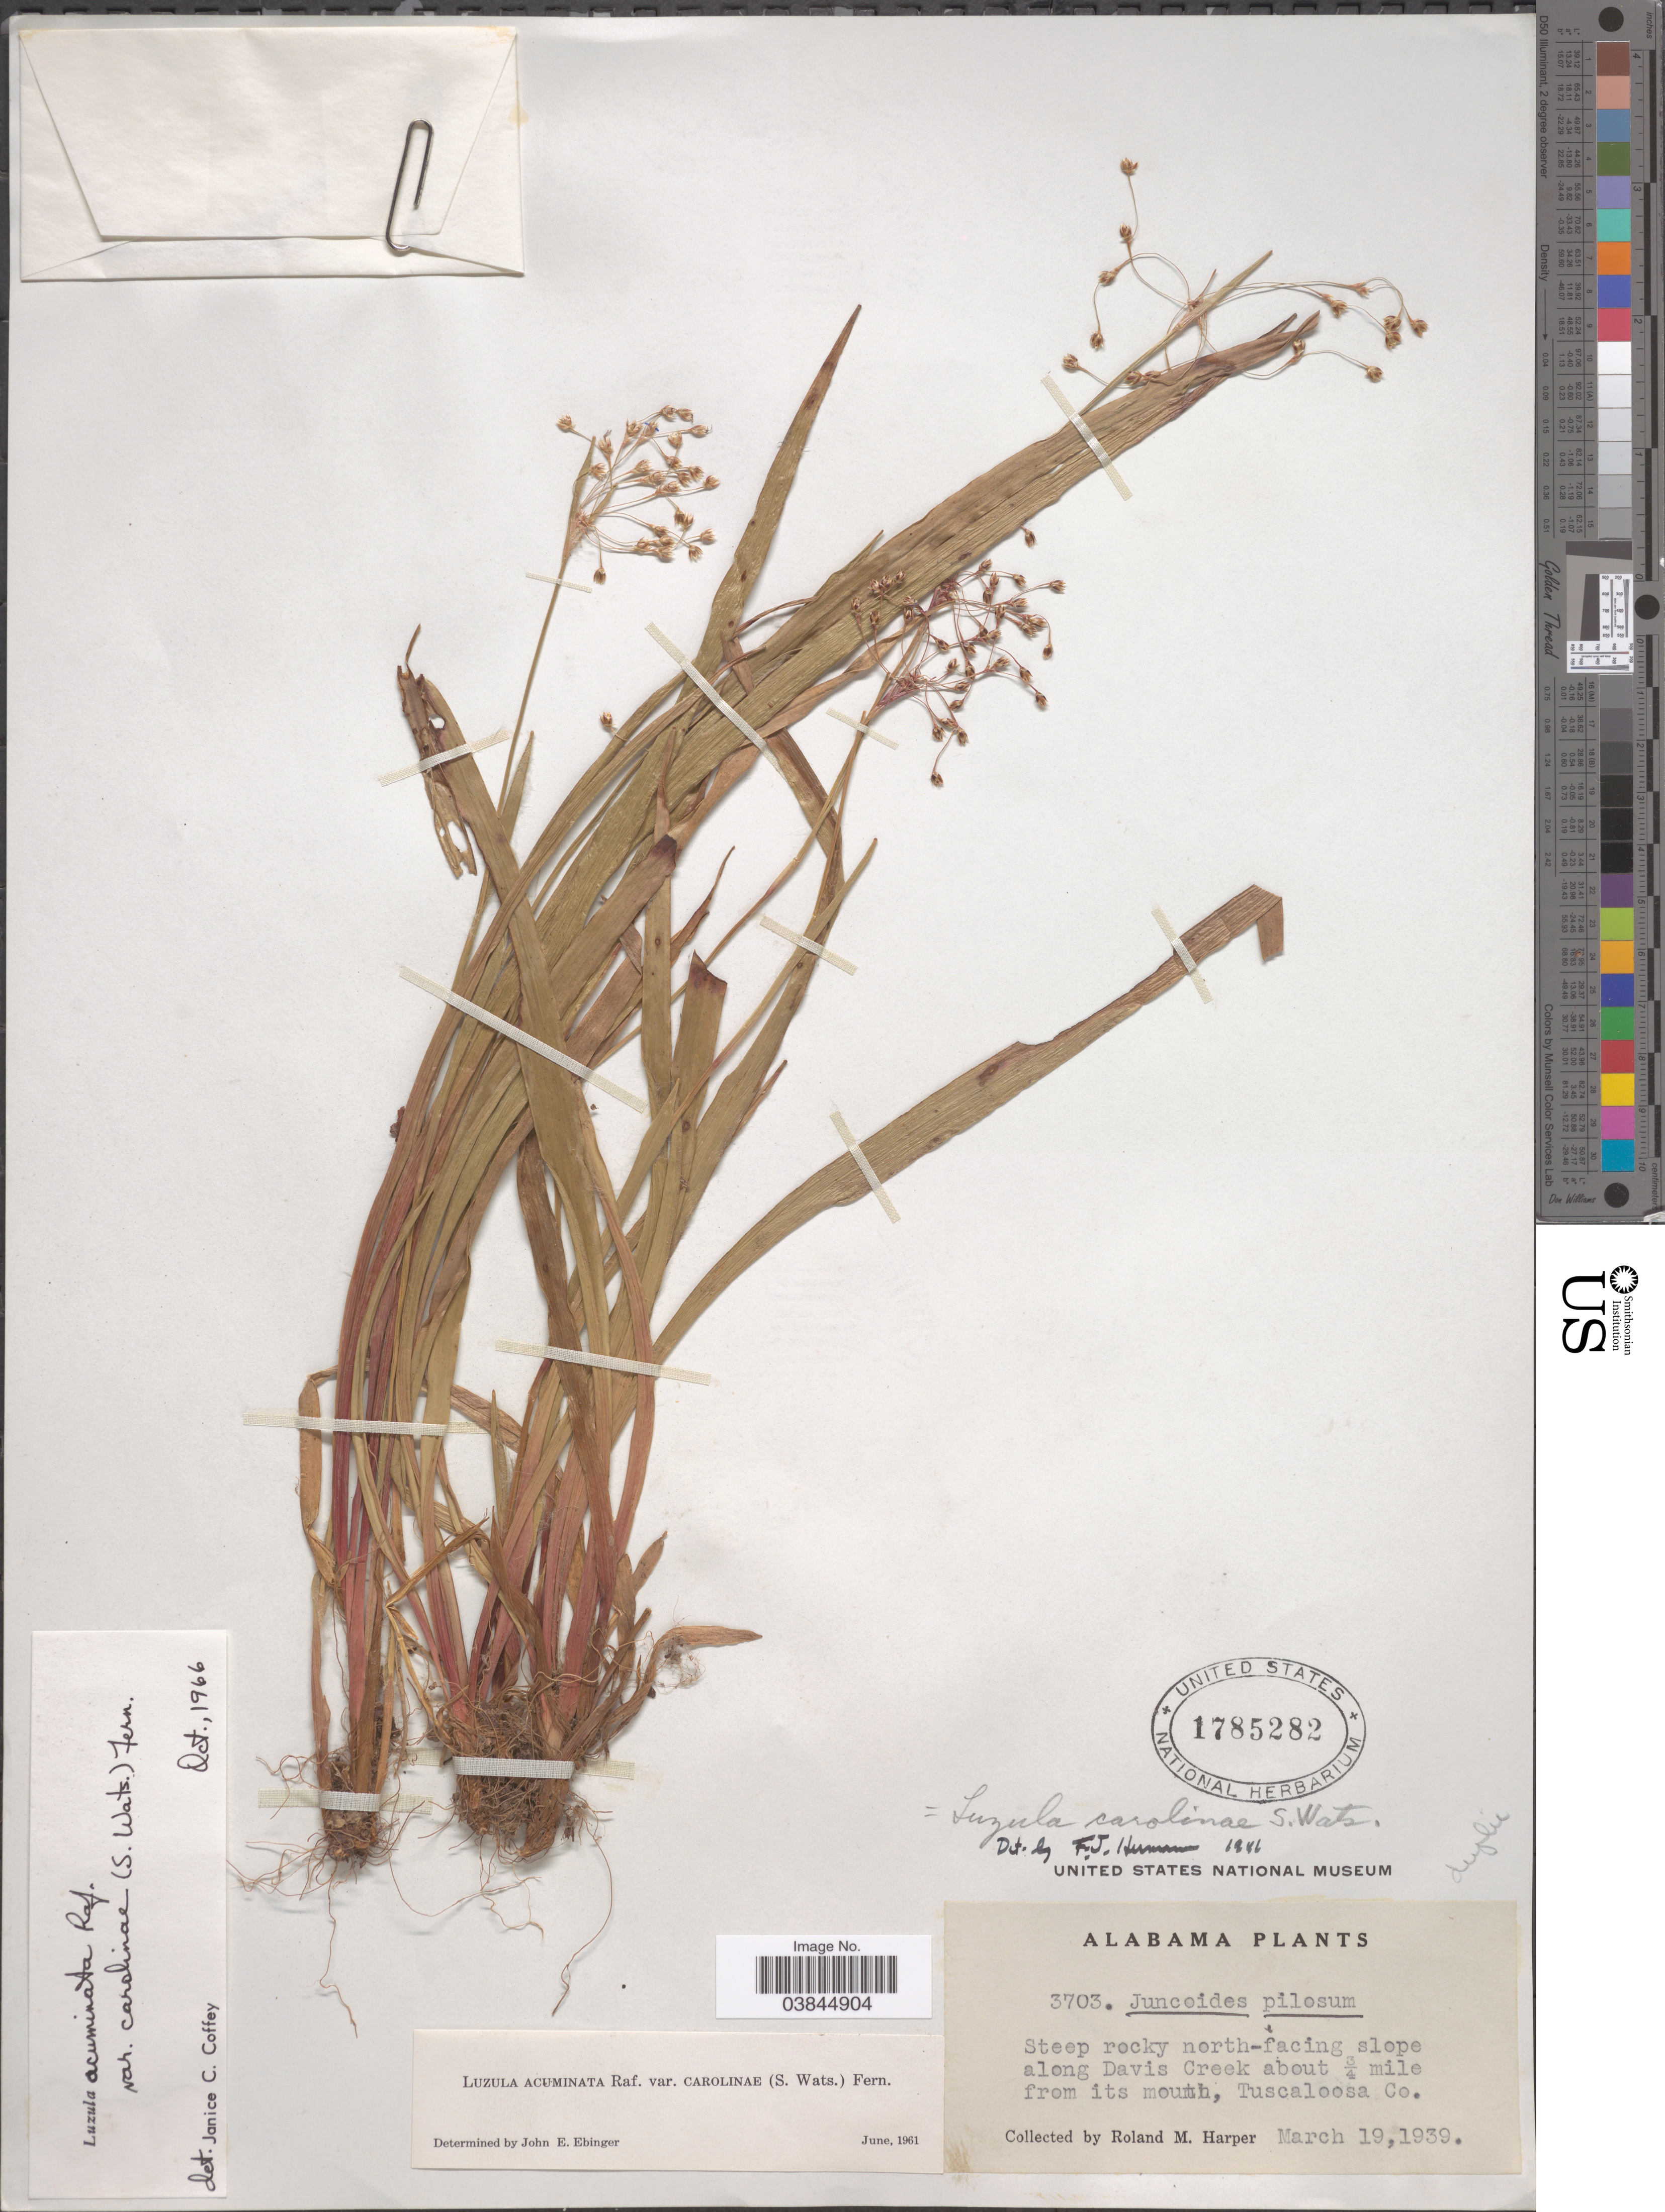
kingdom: Plantae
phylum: Tracheophyta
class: Liliopsida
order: Poales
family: Juncaceae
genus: Luzula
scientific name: Luzula acuminata var. carolinae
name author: (S. Watson) Fernald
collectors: R. M. Harper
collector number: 3703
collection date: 1939-03-19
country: United States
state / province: Alabama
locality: Along Davis Creek about ¾ mile from its mouth, Tuscaloosa Co.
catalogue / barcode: US 1785282